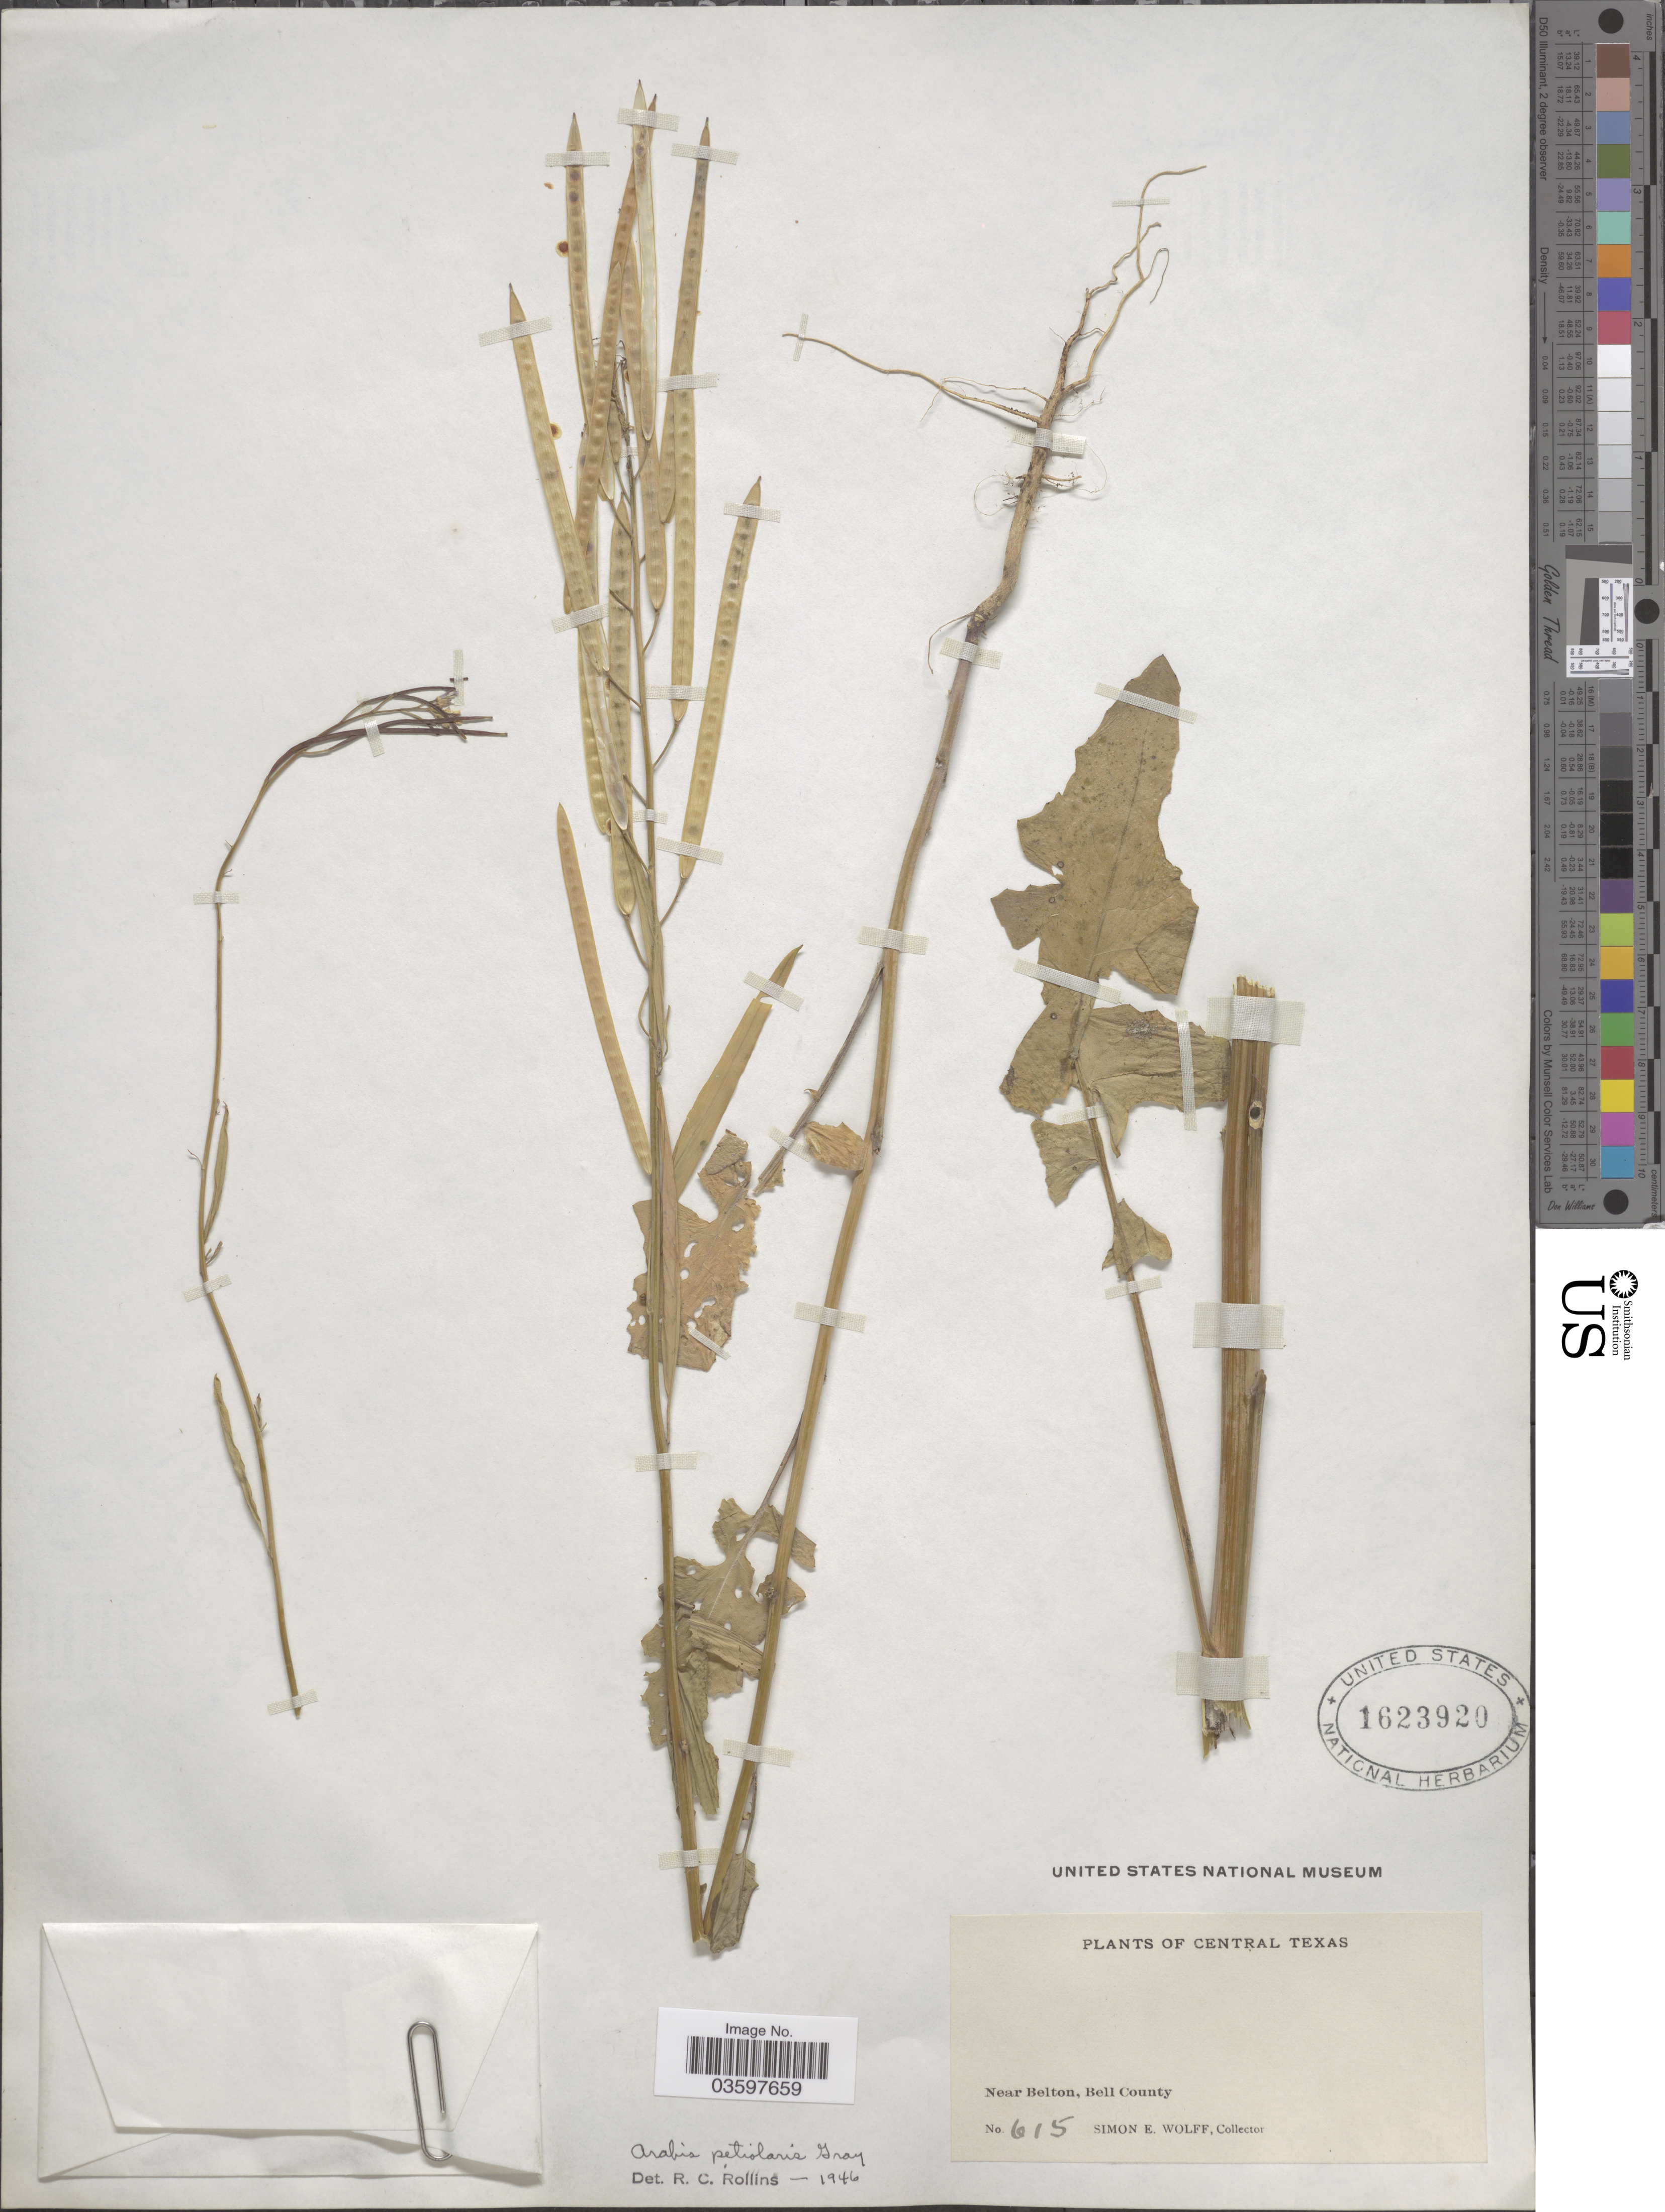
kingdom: Plantae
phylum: Tracheophyta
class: Magnoliopsida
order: Brassicales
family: Brassicaceae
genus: Streptanthus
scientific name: Streptanthus petiolaris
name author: A. Gray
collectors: S. E. Wolff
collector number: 615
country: United States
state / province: Texas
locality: Central Trexas. Near Belton, Bell County.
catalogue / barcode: US 1623920